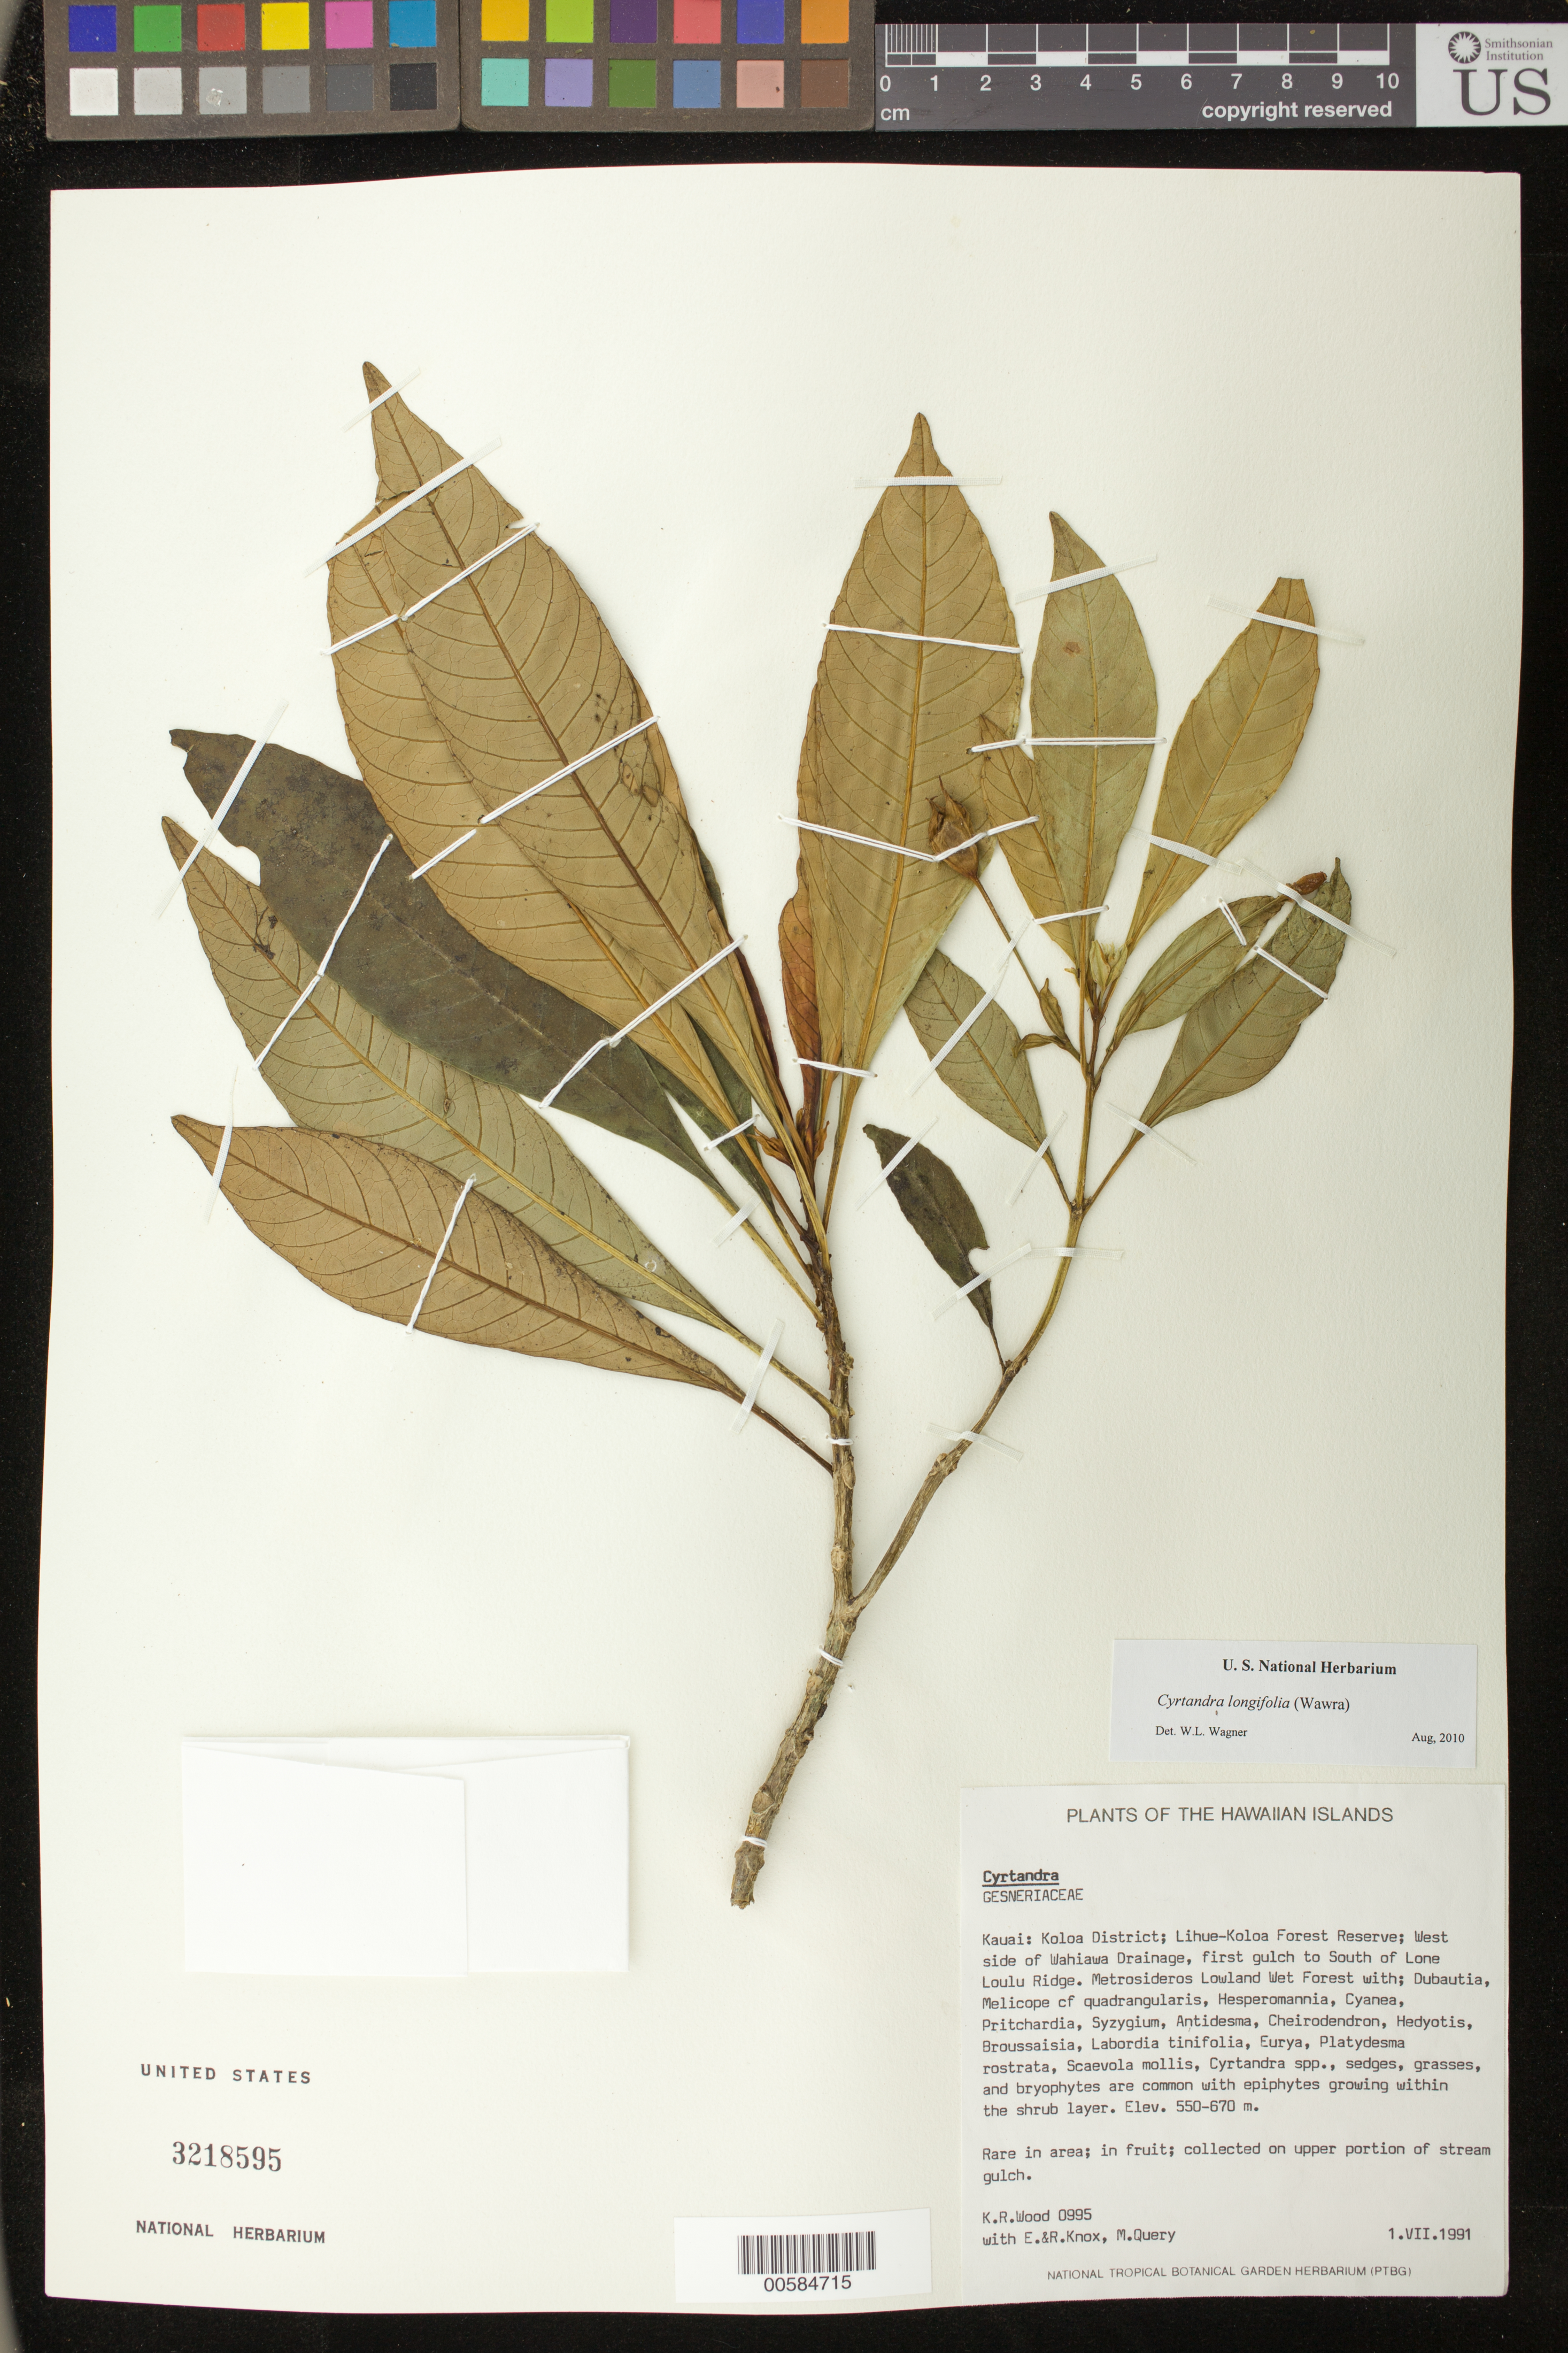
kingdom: Plantae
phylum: Tracheophyta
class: Magnoliopsida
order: Lamiales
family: Gesneriaceae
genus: Cyrtandra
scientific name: Cyrtandra longifolia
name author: (Wawra) Hillebr. ex C.B. Clarke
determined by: Wagner, W. L., (BOT), Smithsonian Institution - National Museum of Natural History (UNITED STATES)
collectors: K. R. Wood, R. Knox, E. Knox & M. Query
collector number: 0995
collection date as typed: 1 Jul 1991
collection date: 1991-07-01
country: United States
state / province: Hawaii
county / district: Kauai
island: Kaua'i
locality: Koloa Dist; Lihue-Koloa For Res; W side of Wahiawa Drainage, first gulch to S of Lone Loulu Ridge.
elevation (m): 550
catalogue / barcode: US 3218595